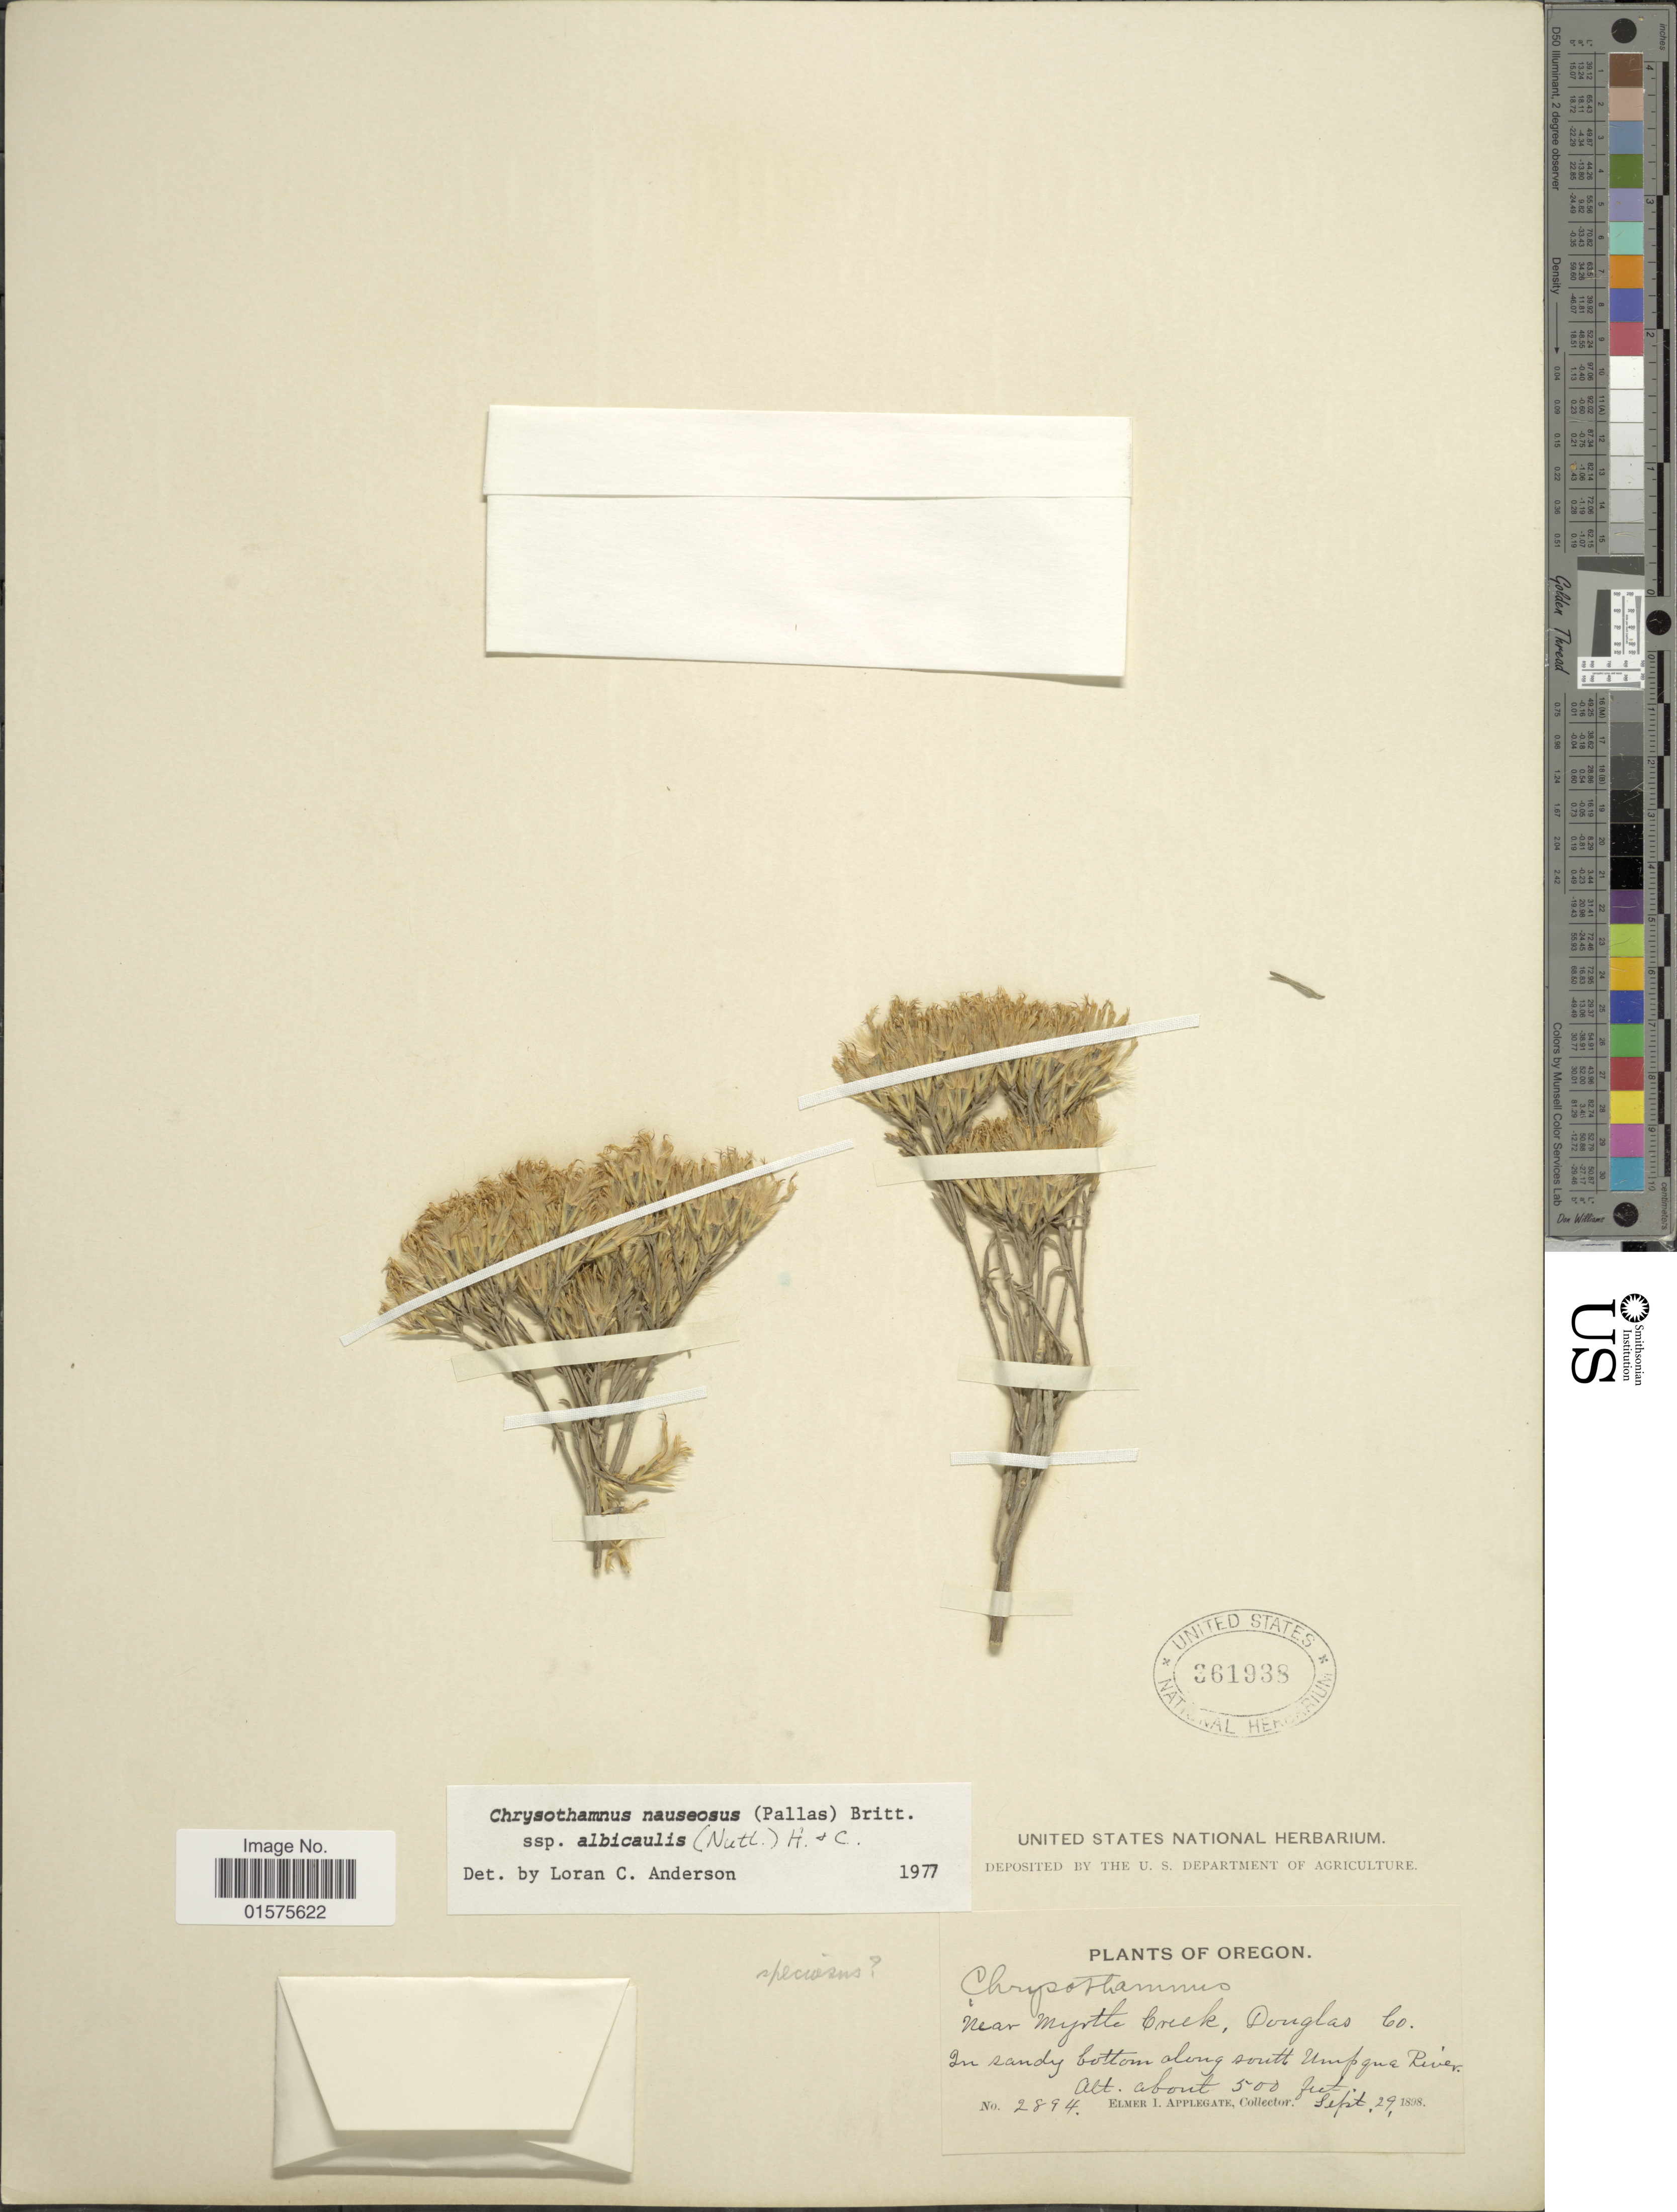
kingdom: Plantae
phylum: Tracheophyta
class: Magnoliopsida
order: Asterales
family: Asteraceae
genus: Ericameria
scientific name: Ericameria nauseosa var. speciosa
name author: (Nutt.) G.L. Nesom & G.I. Baird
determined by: Urbatsch, Lowell E., Curator (LSU), Louisiana State University (UNITED STATES)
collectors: E. I. Applegate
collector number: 2894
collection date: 1898-09-29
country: United States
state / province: Oregon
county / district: Douglas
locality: Near Myrtle Creek, Douglas Co. along south Umpqua River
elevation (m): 152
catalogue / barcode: US 361938